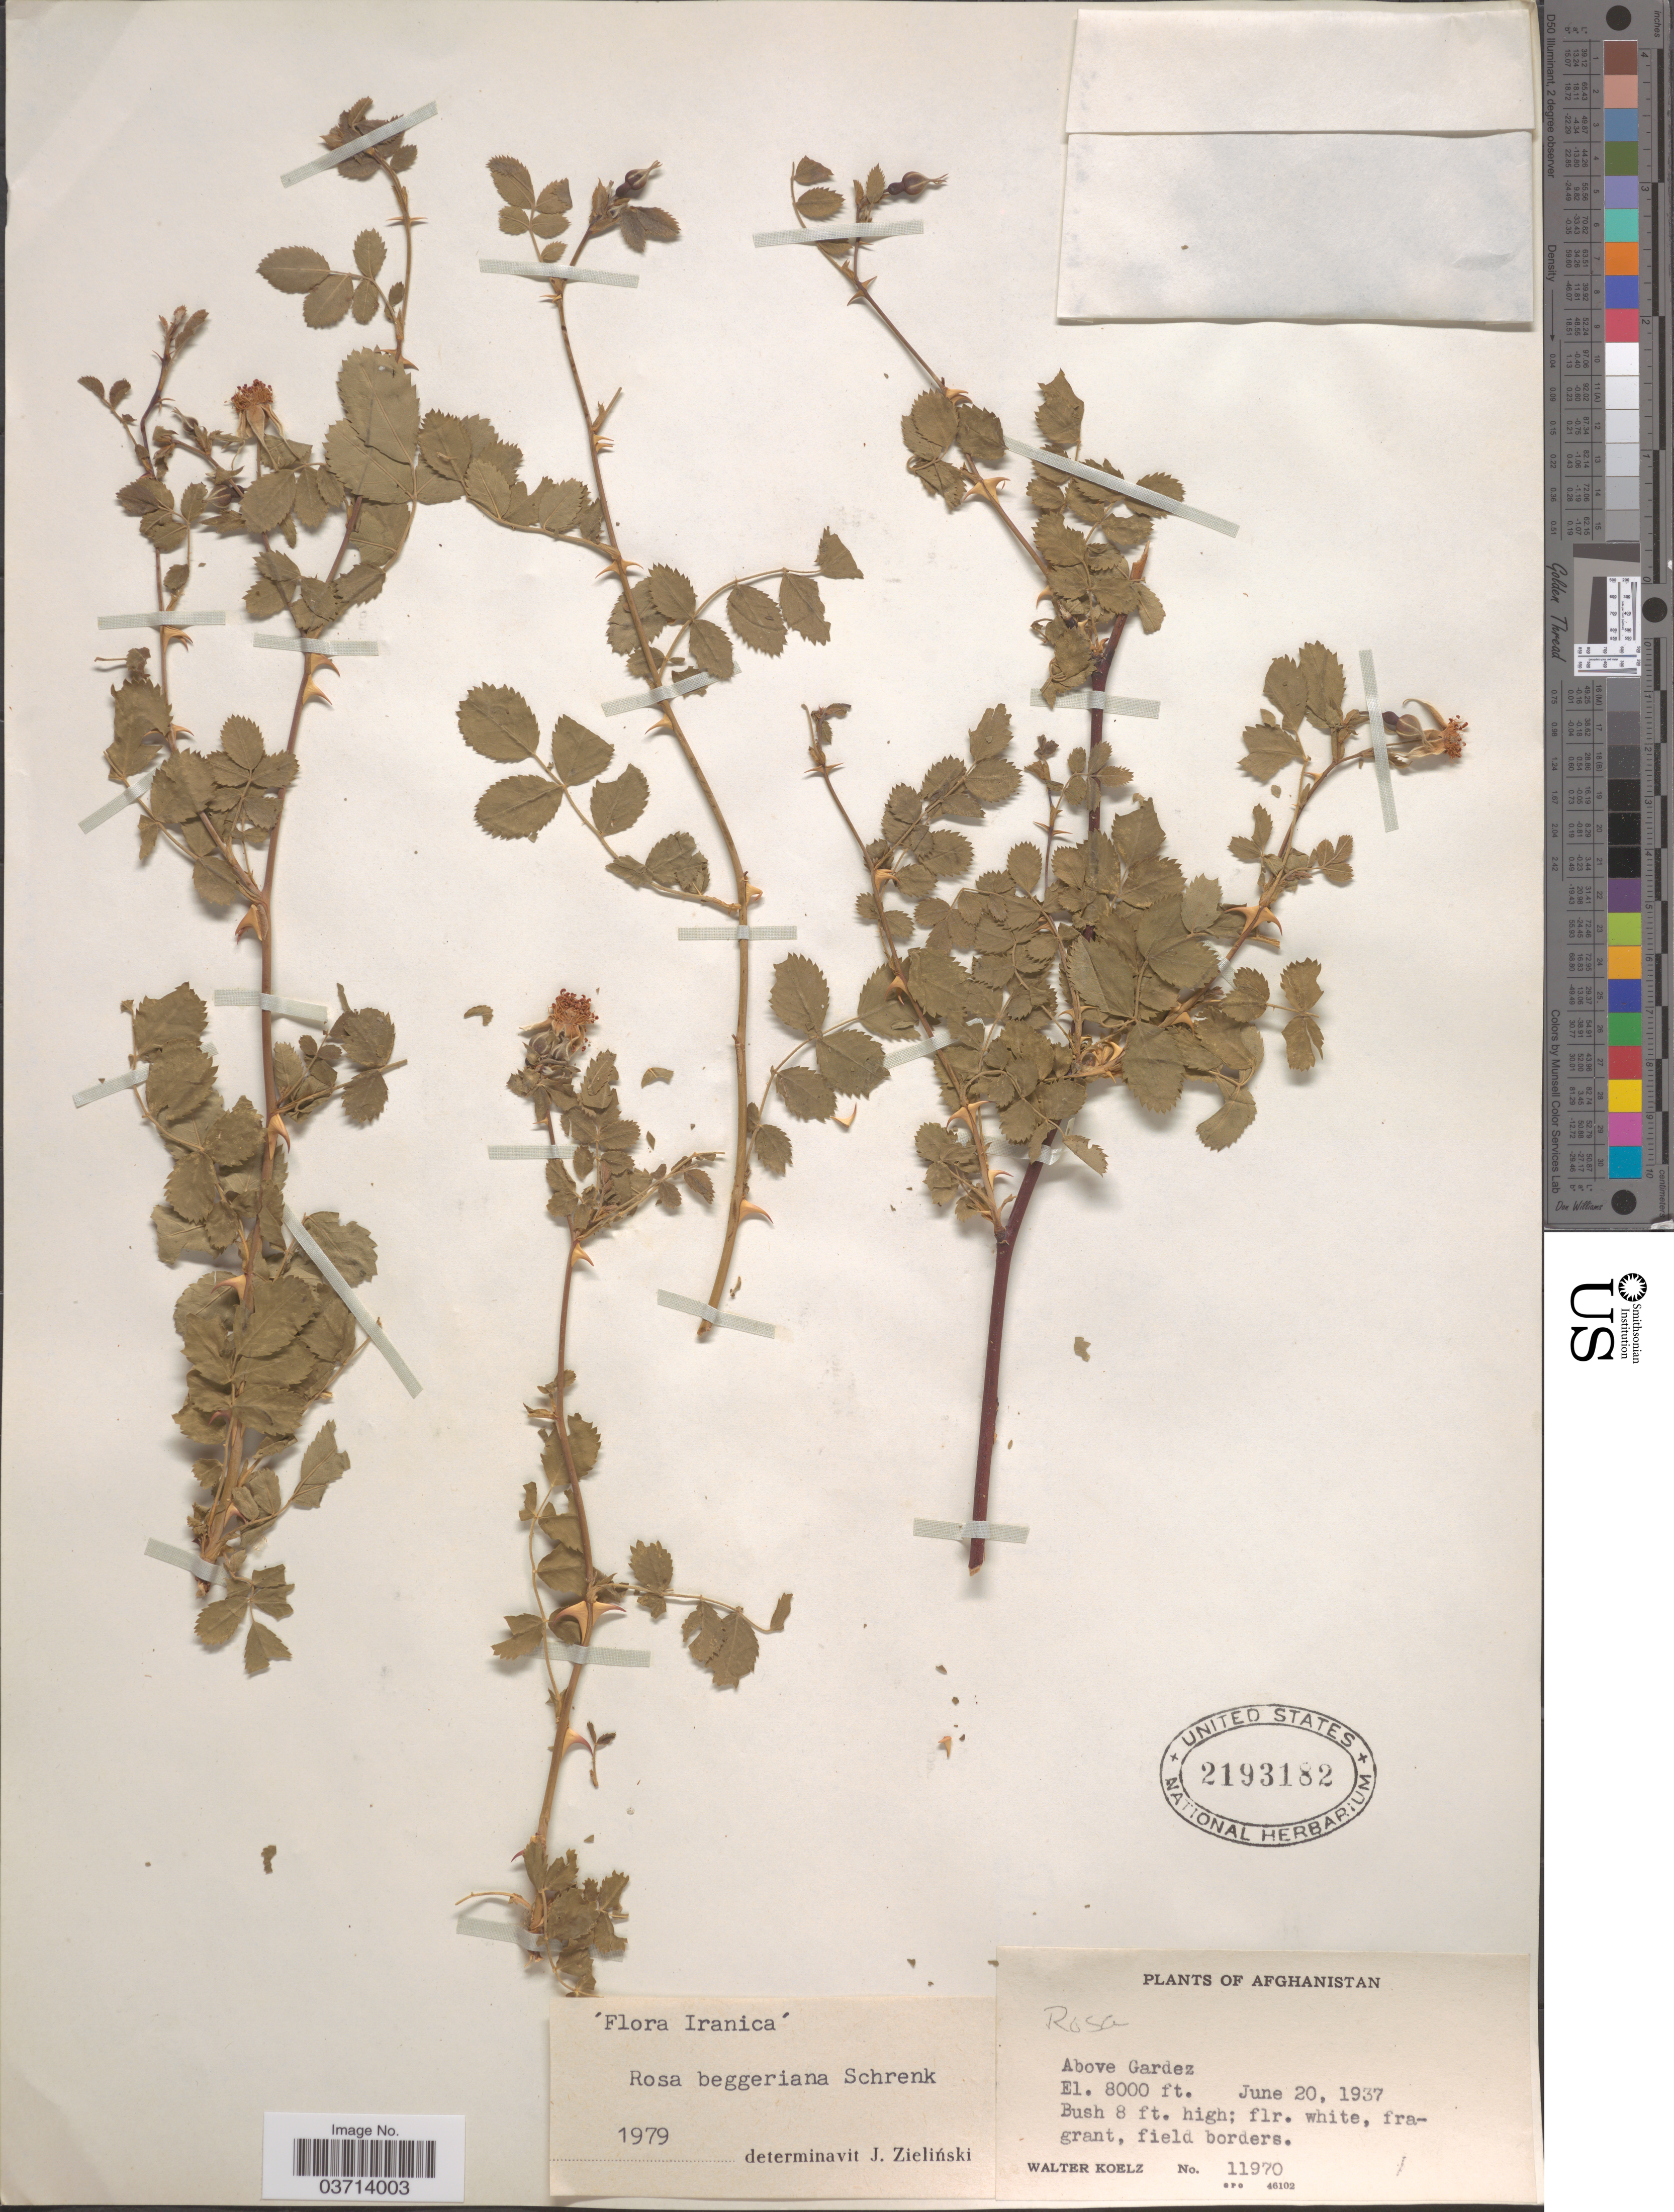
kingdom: Plantae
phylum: Tracheophyta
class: Magnoliopsida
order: Rosales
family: Rosaceae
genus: Rosa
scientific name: Rosa beggeriana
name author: Schrenk ex Fisch. & C.A. Mey.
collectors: W. N. Koelz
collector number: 11970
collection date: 1937-06-20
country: Afghanistan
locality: Above Gardez.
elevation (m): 2438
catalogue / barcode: US 2193182